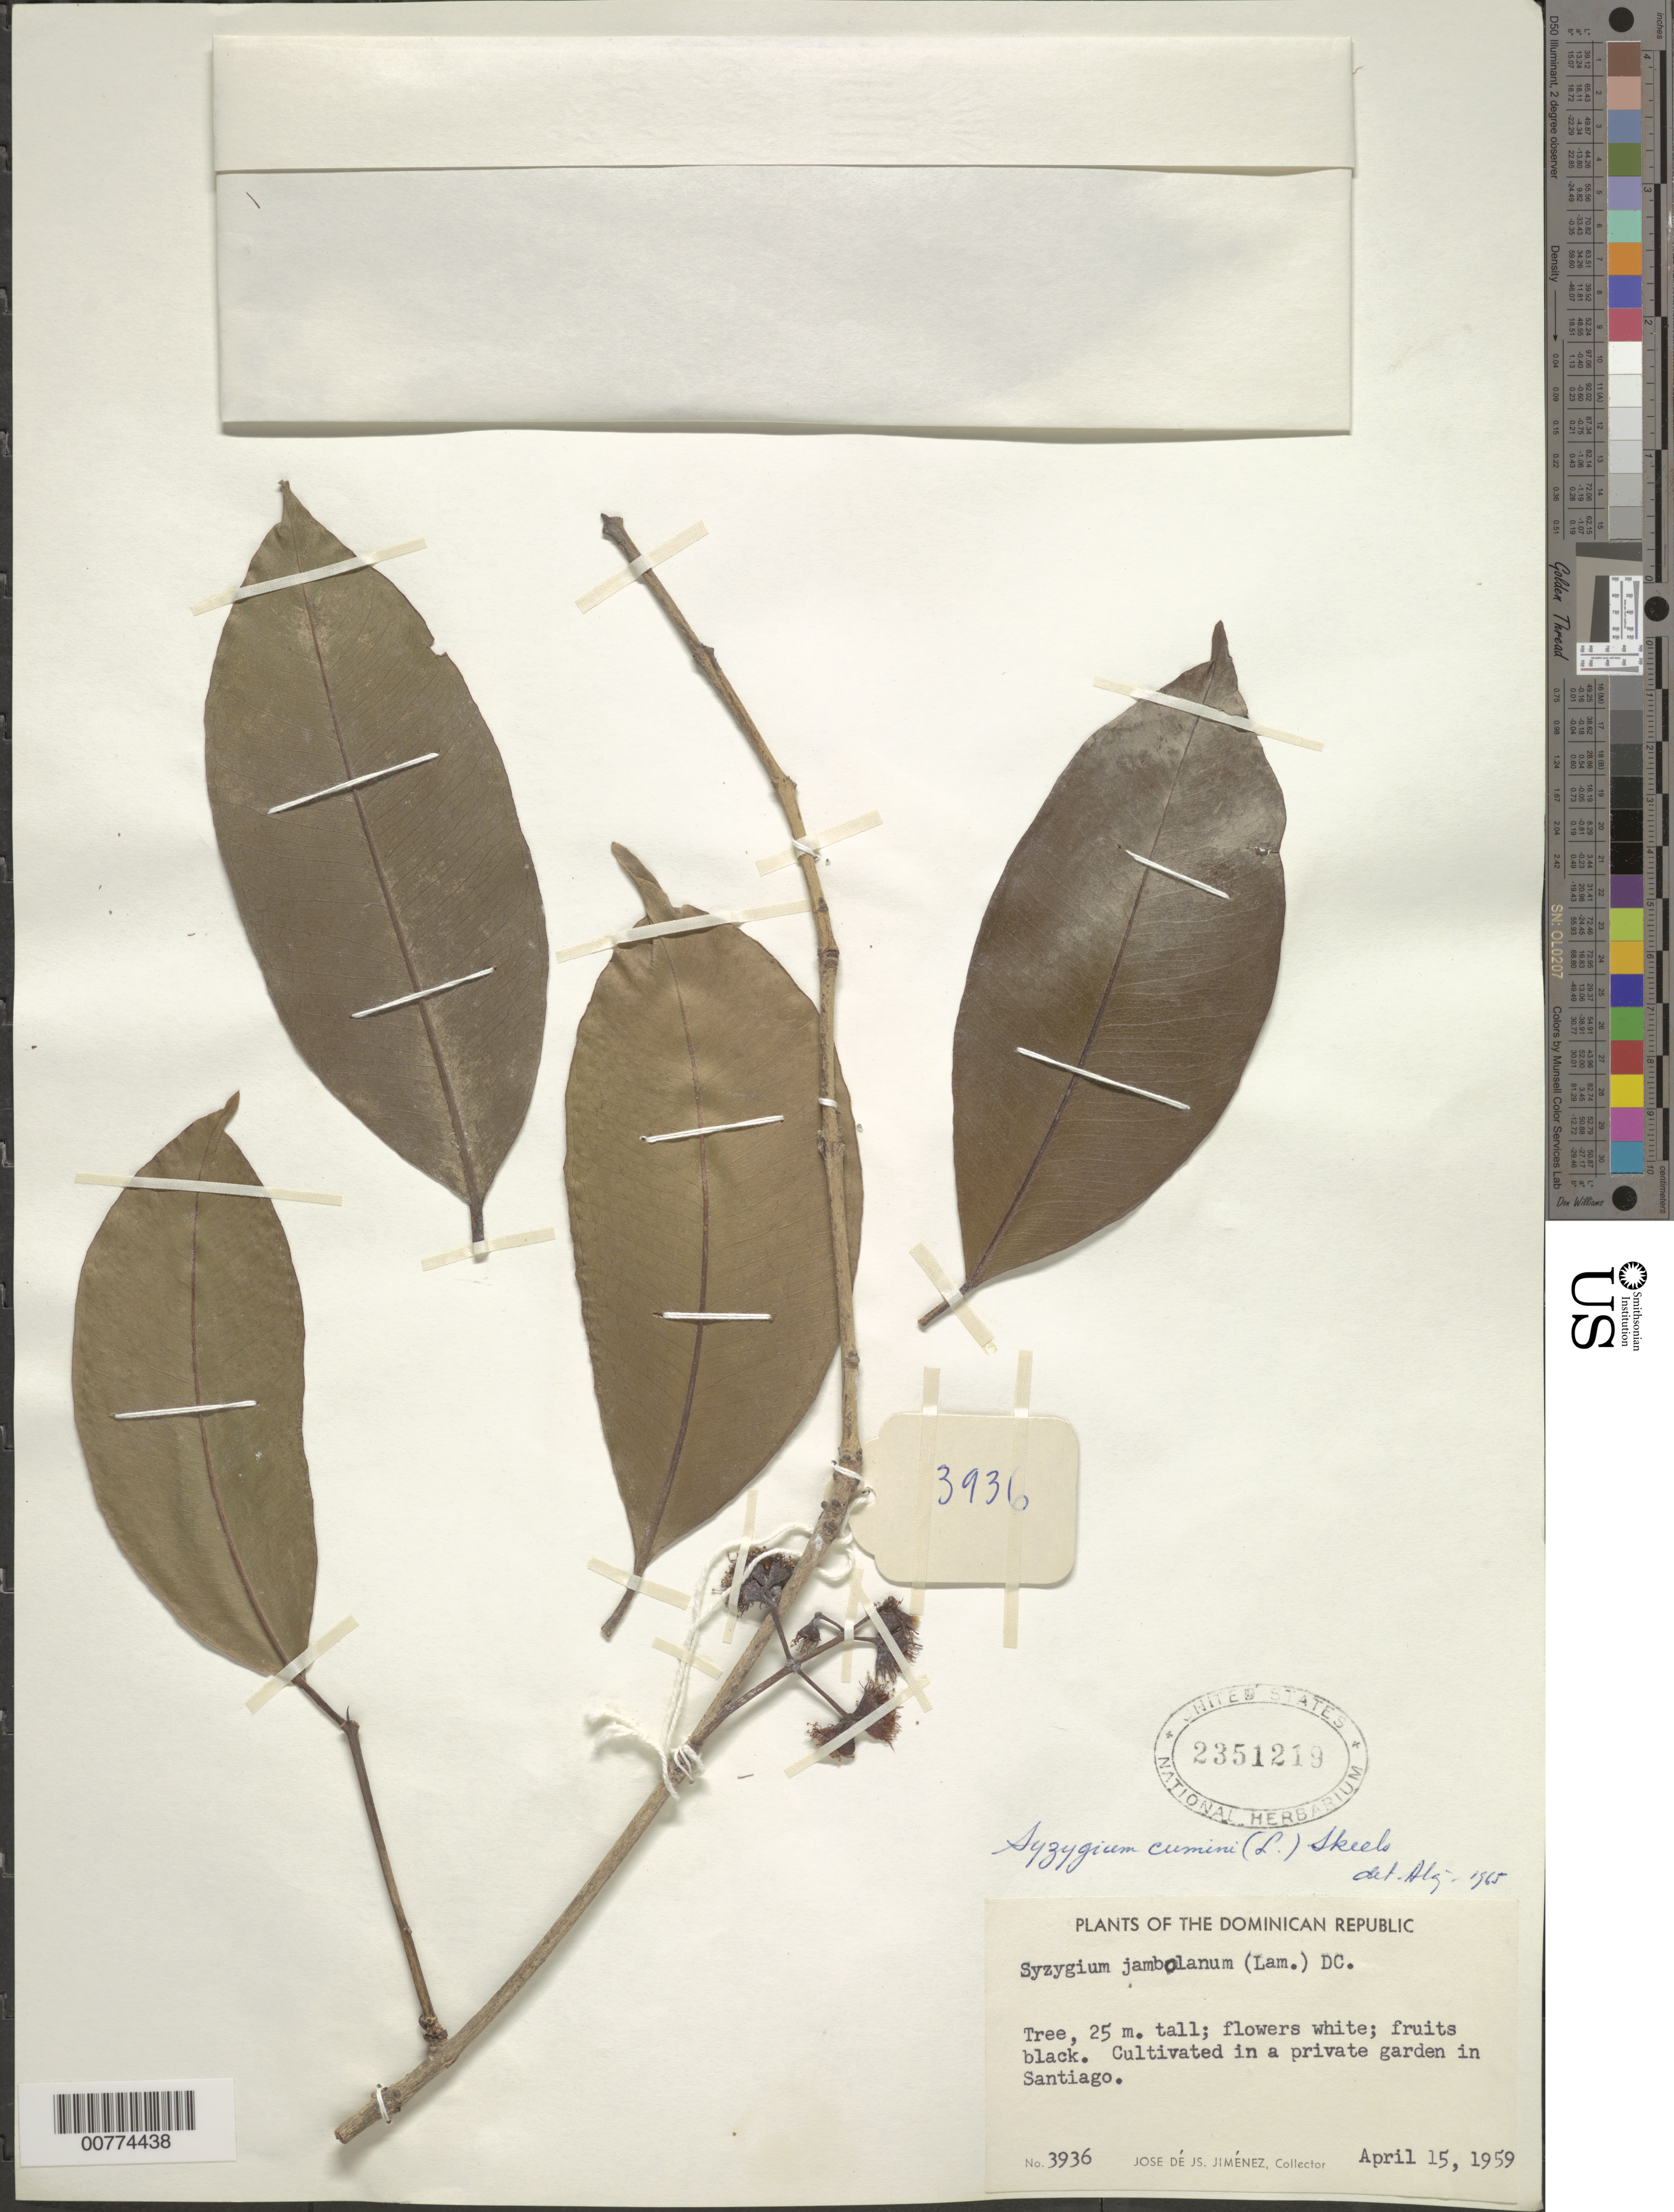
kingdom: Plantae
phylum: Tracheophyta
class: Magnoliopsida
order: Myrtales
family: Myrtaceae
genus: Syzygium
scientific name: Syzygium cumini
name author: (L.) Skeels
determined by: Liogier, Alain H.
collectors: J. J. Jiménez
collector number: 3936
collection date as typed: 15 Apr 1959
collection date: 1959-04-15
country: Dominican Republic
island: Hispaniola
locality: Santiago.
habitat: Private garden.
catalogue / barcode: US 2351219